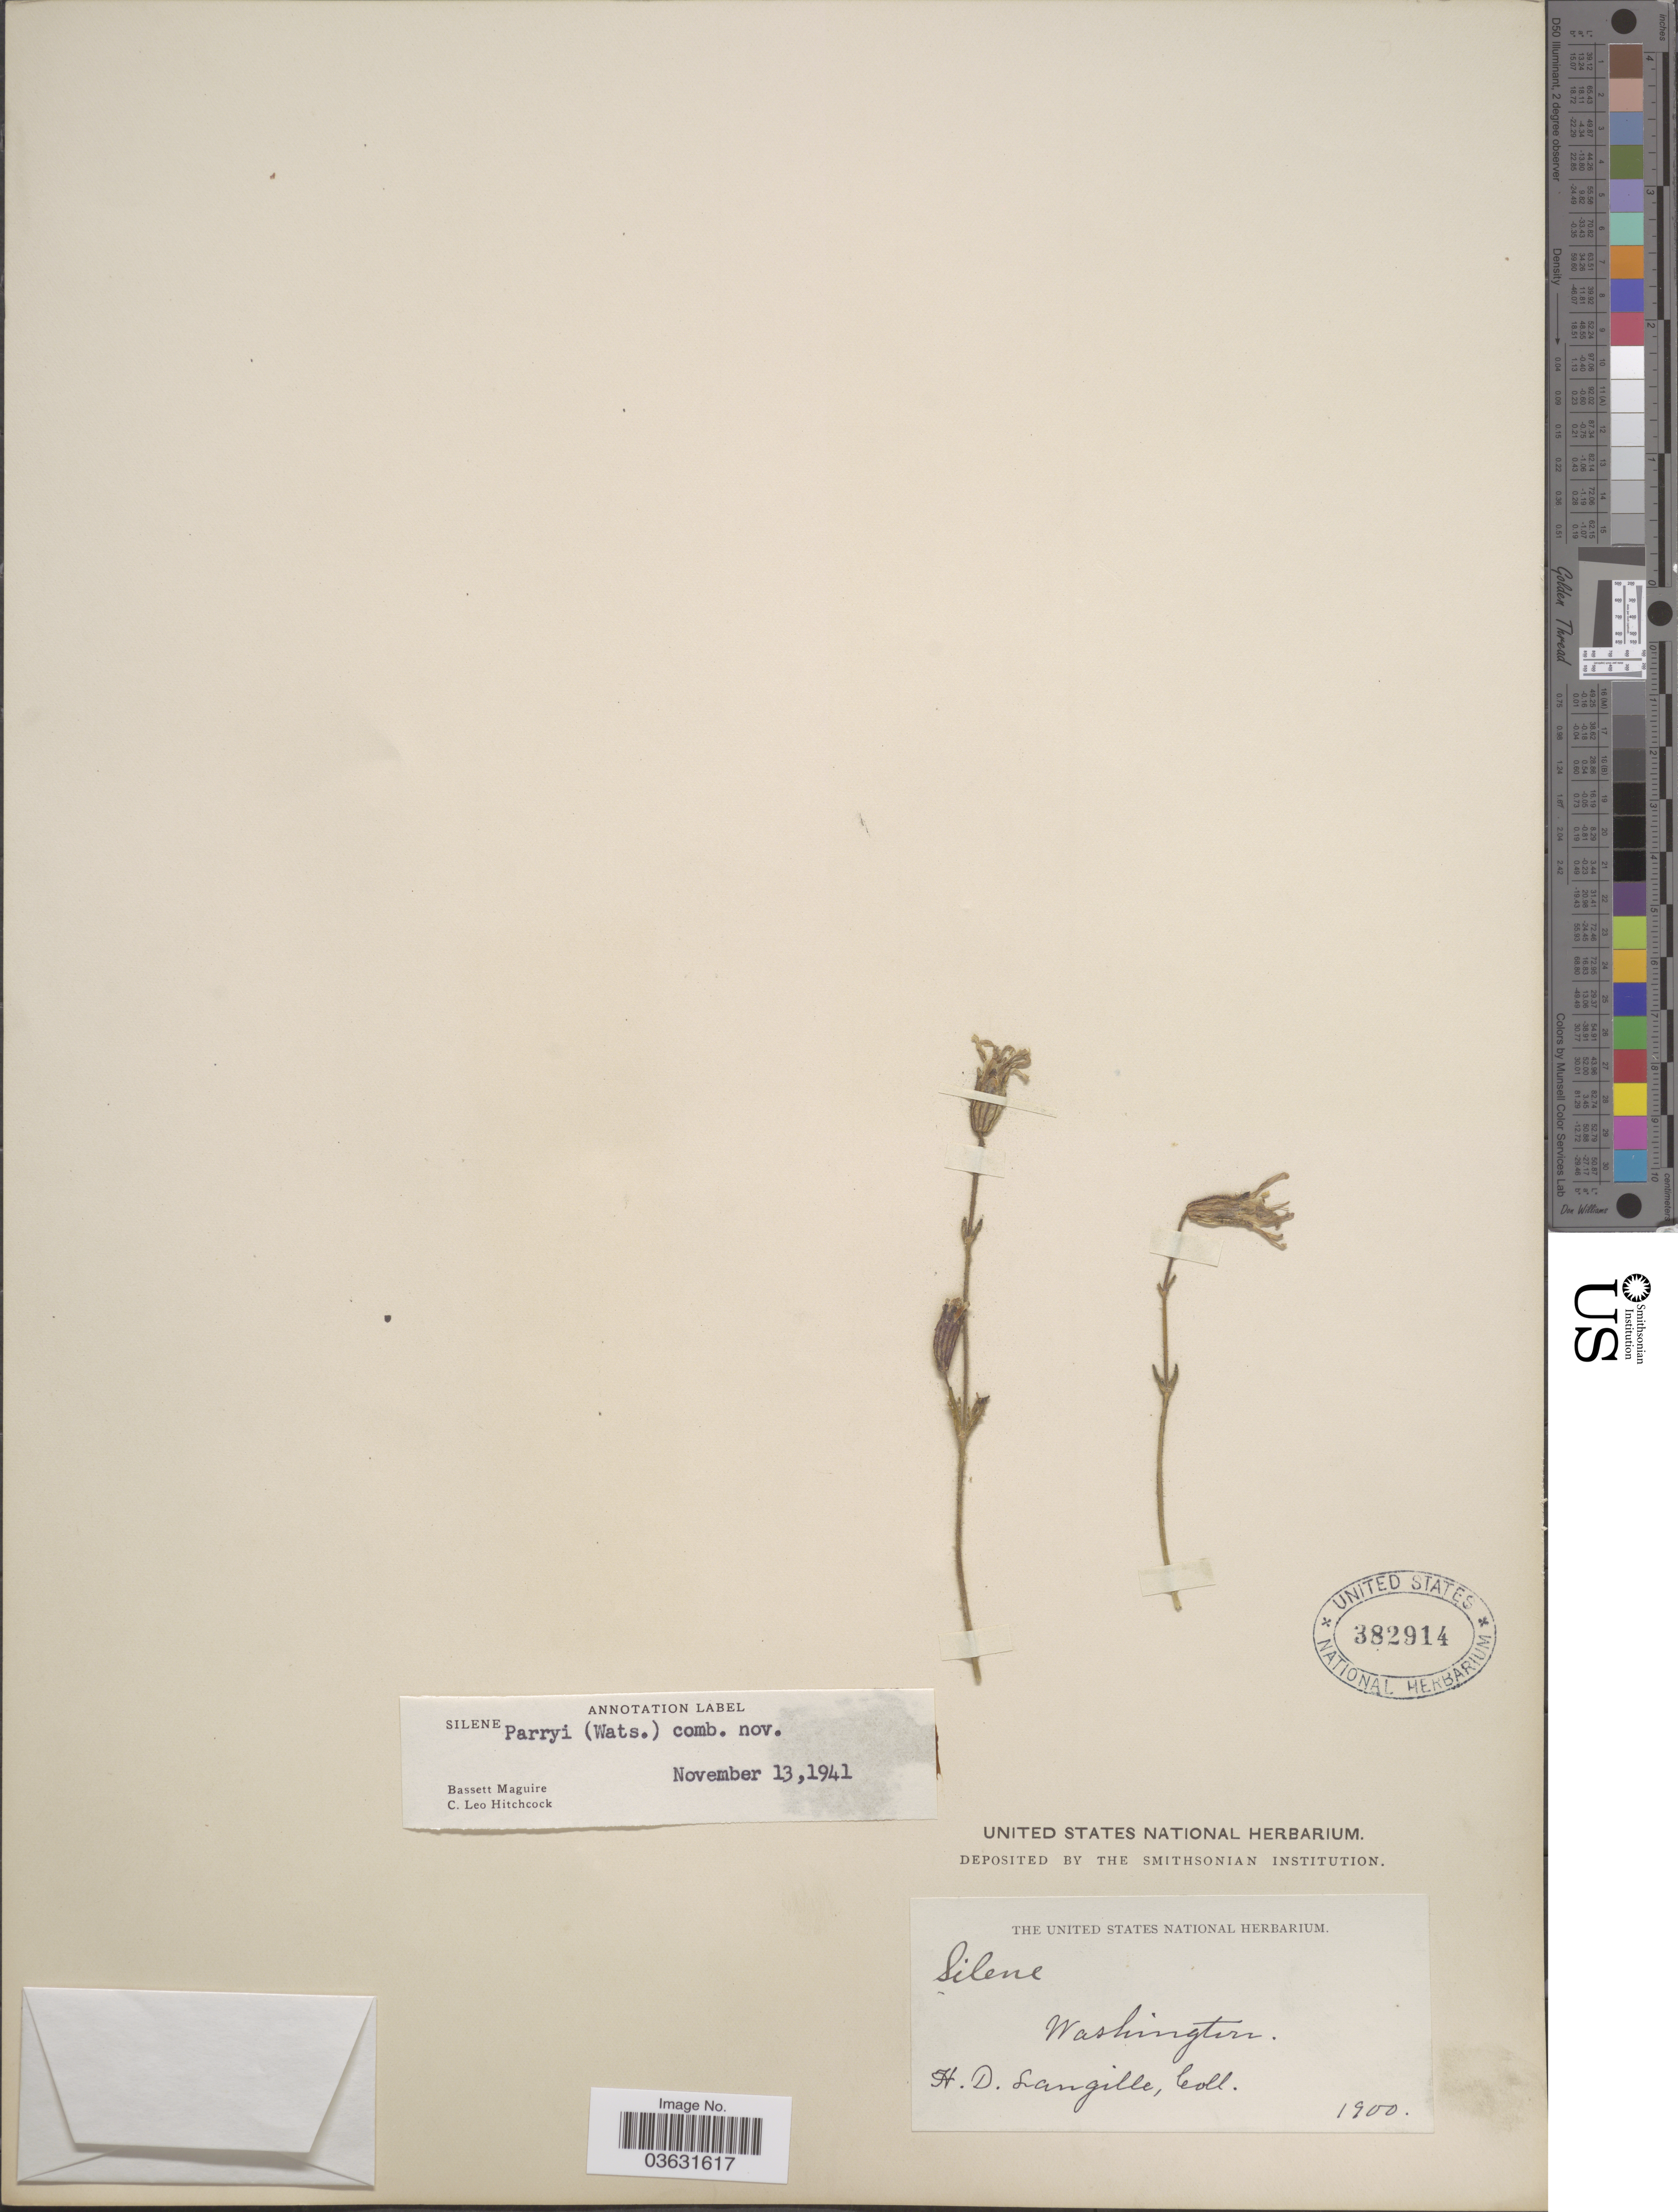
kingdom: Plantae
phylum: Tracheophyta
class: Magnoliopsida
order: Caryophyllales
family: Caryophyllaceae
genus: Silene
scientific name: Silene parryi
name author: (S. Watson) C.L. Hitchc. & Maguire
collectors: H. Langille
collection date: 1900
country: United States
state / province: Washington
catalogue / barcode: US 382914